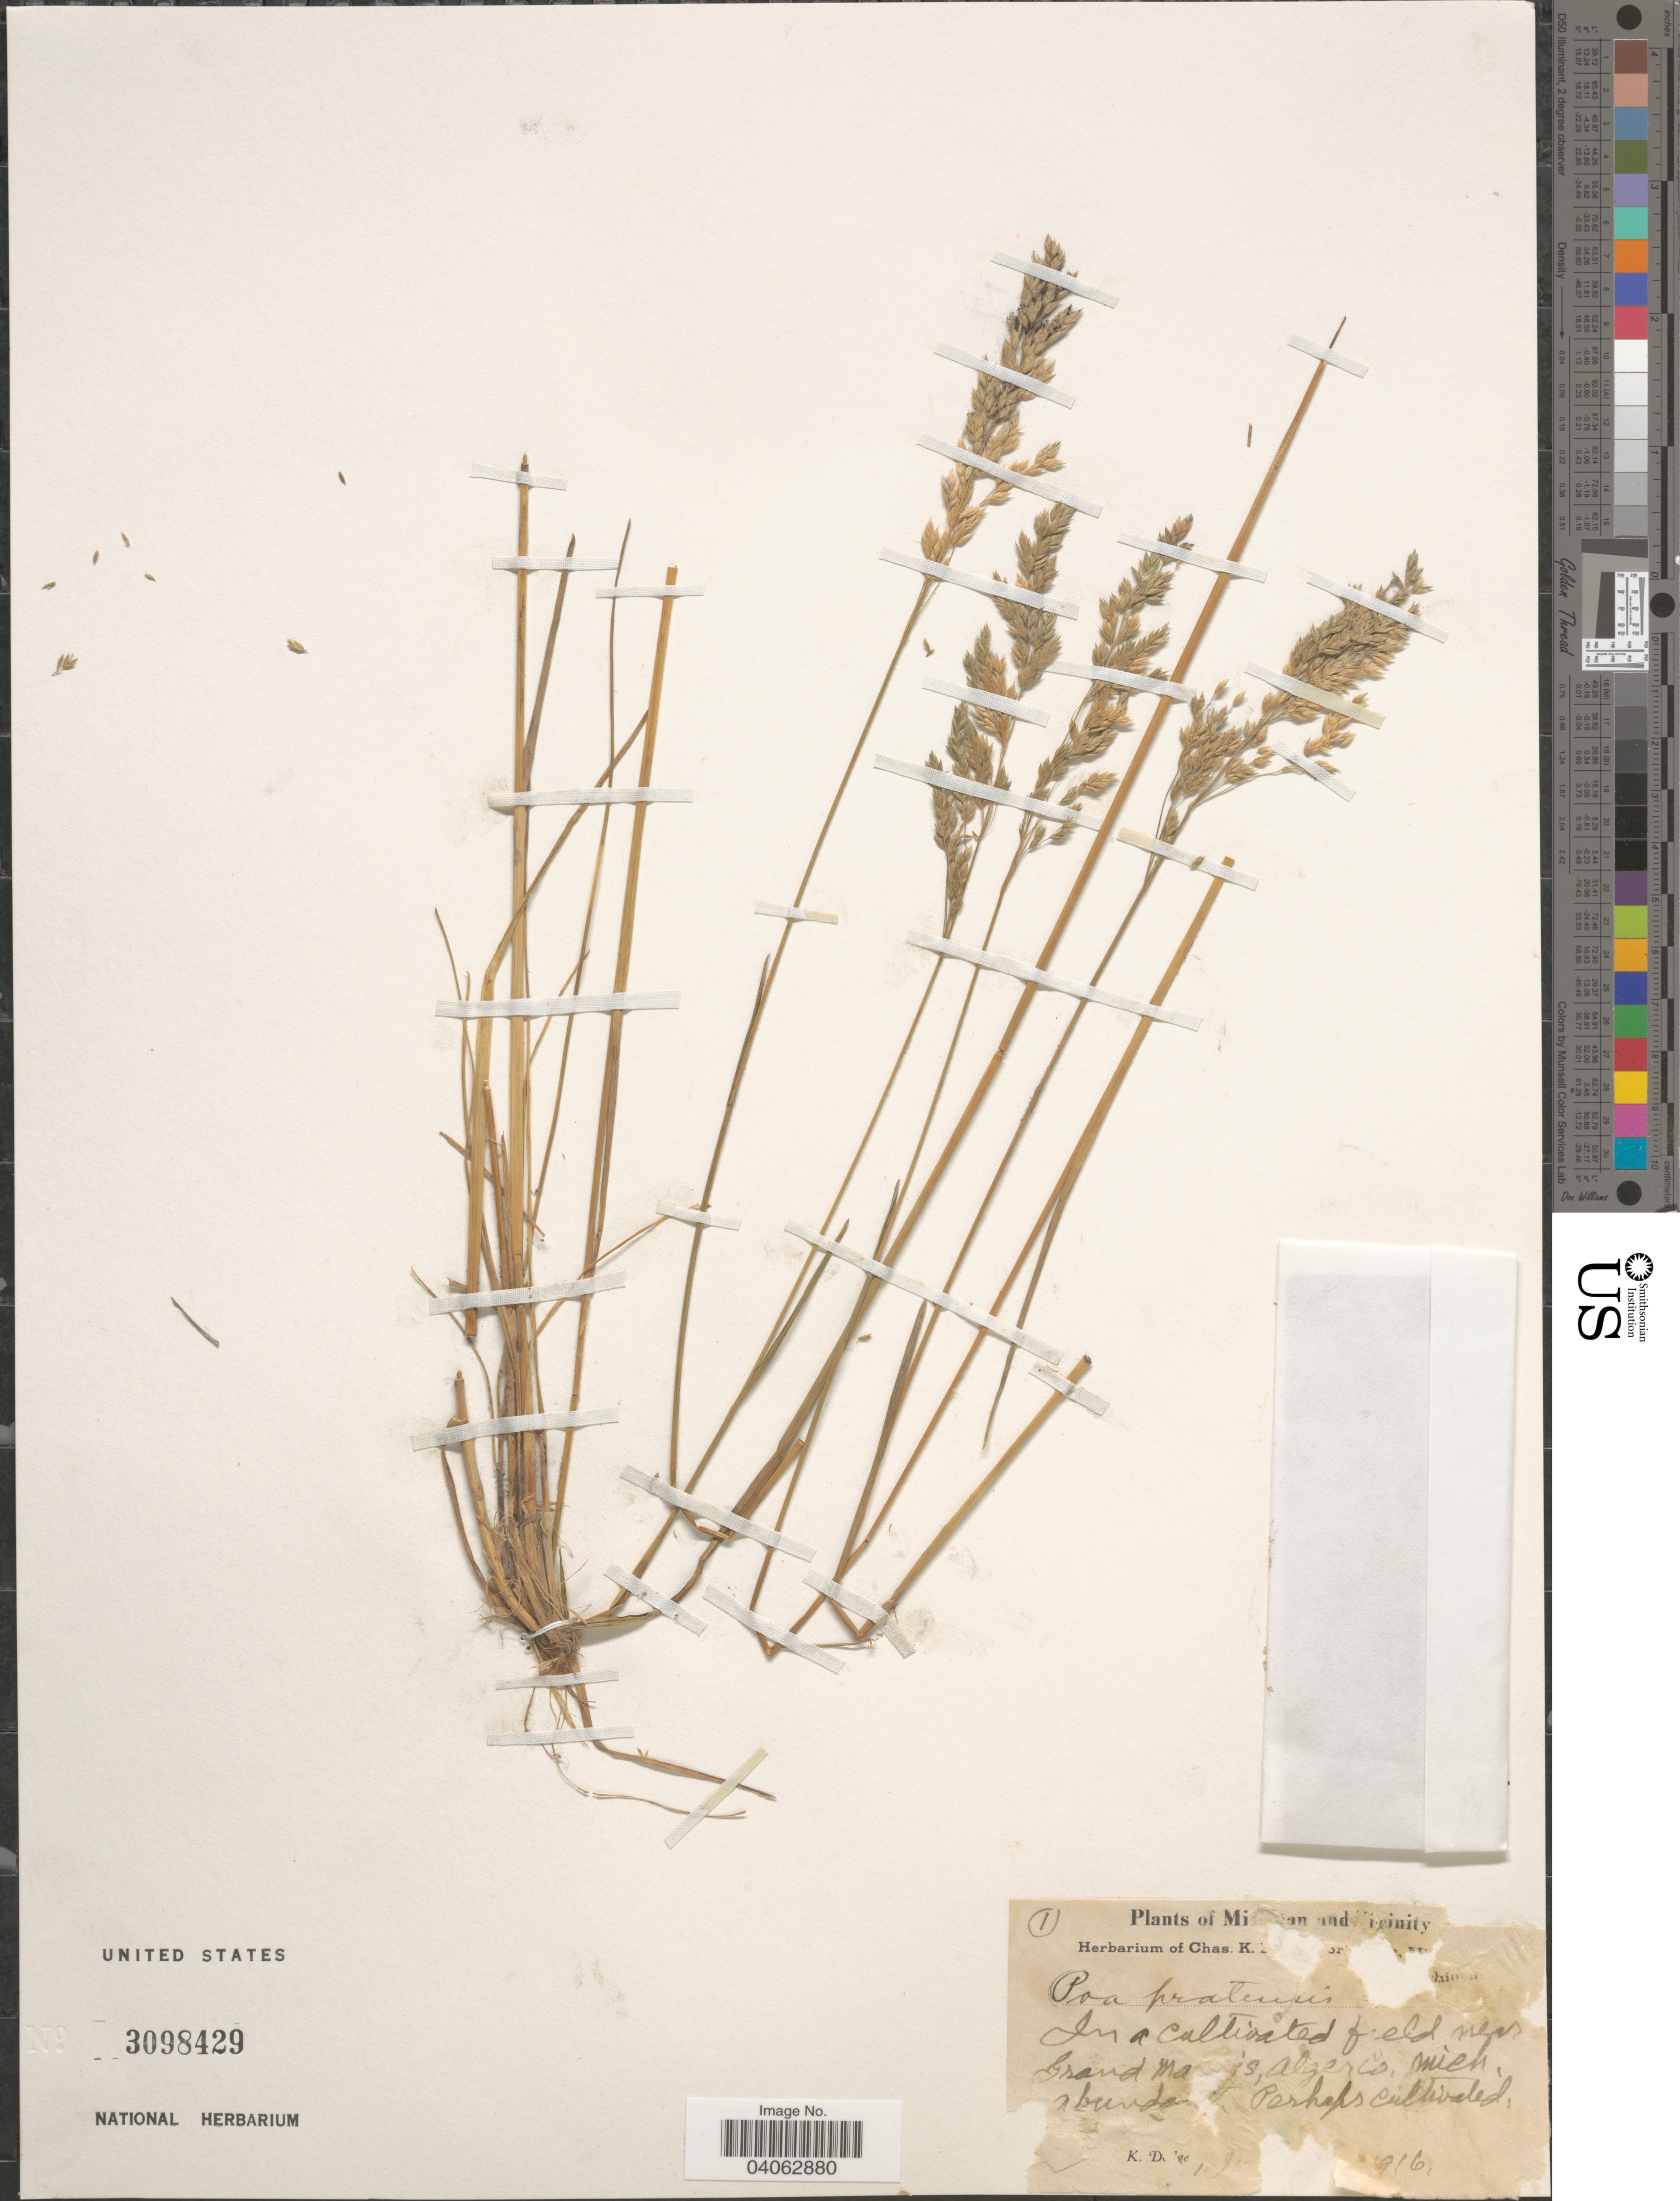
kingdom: Plantae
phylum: Tracheophyta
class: Liliopsida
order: Poales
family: Poaceae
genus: Poa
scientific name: Poa pratensis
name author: L.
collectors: C. K. Dodge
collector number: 1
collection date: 1916-07-01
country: United States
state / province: Michigan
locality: Near Grand Marais, Alger Co.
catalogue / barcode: US 3098429